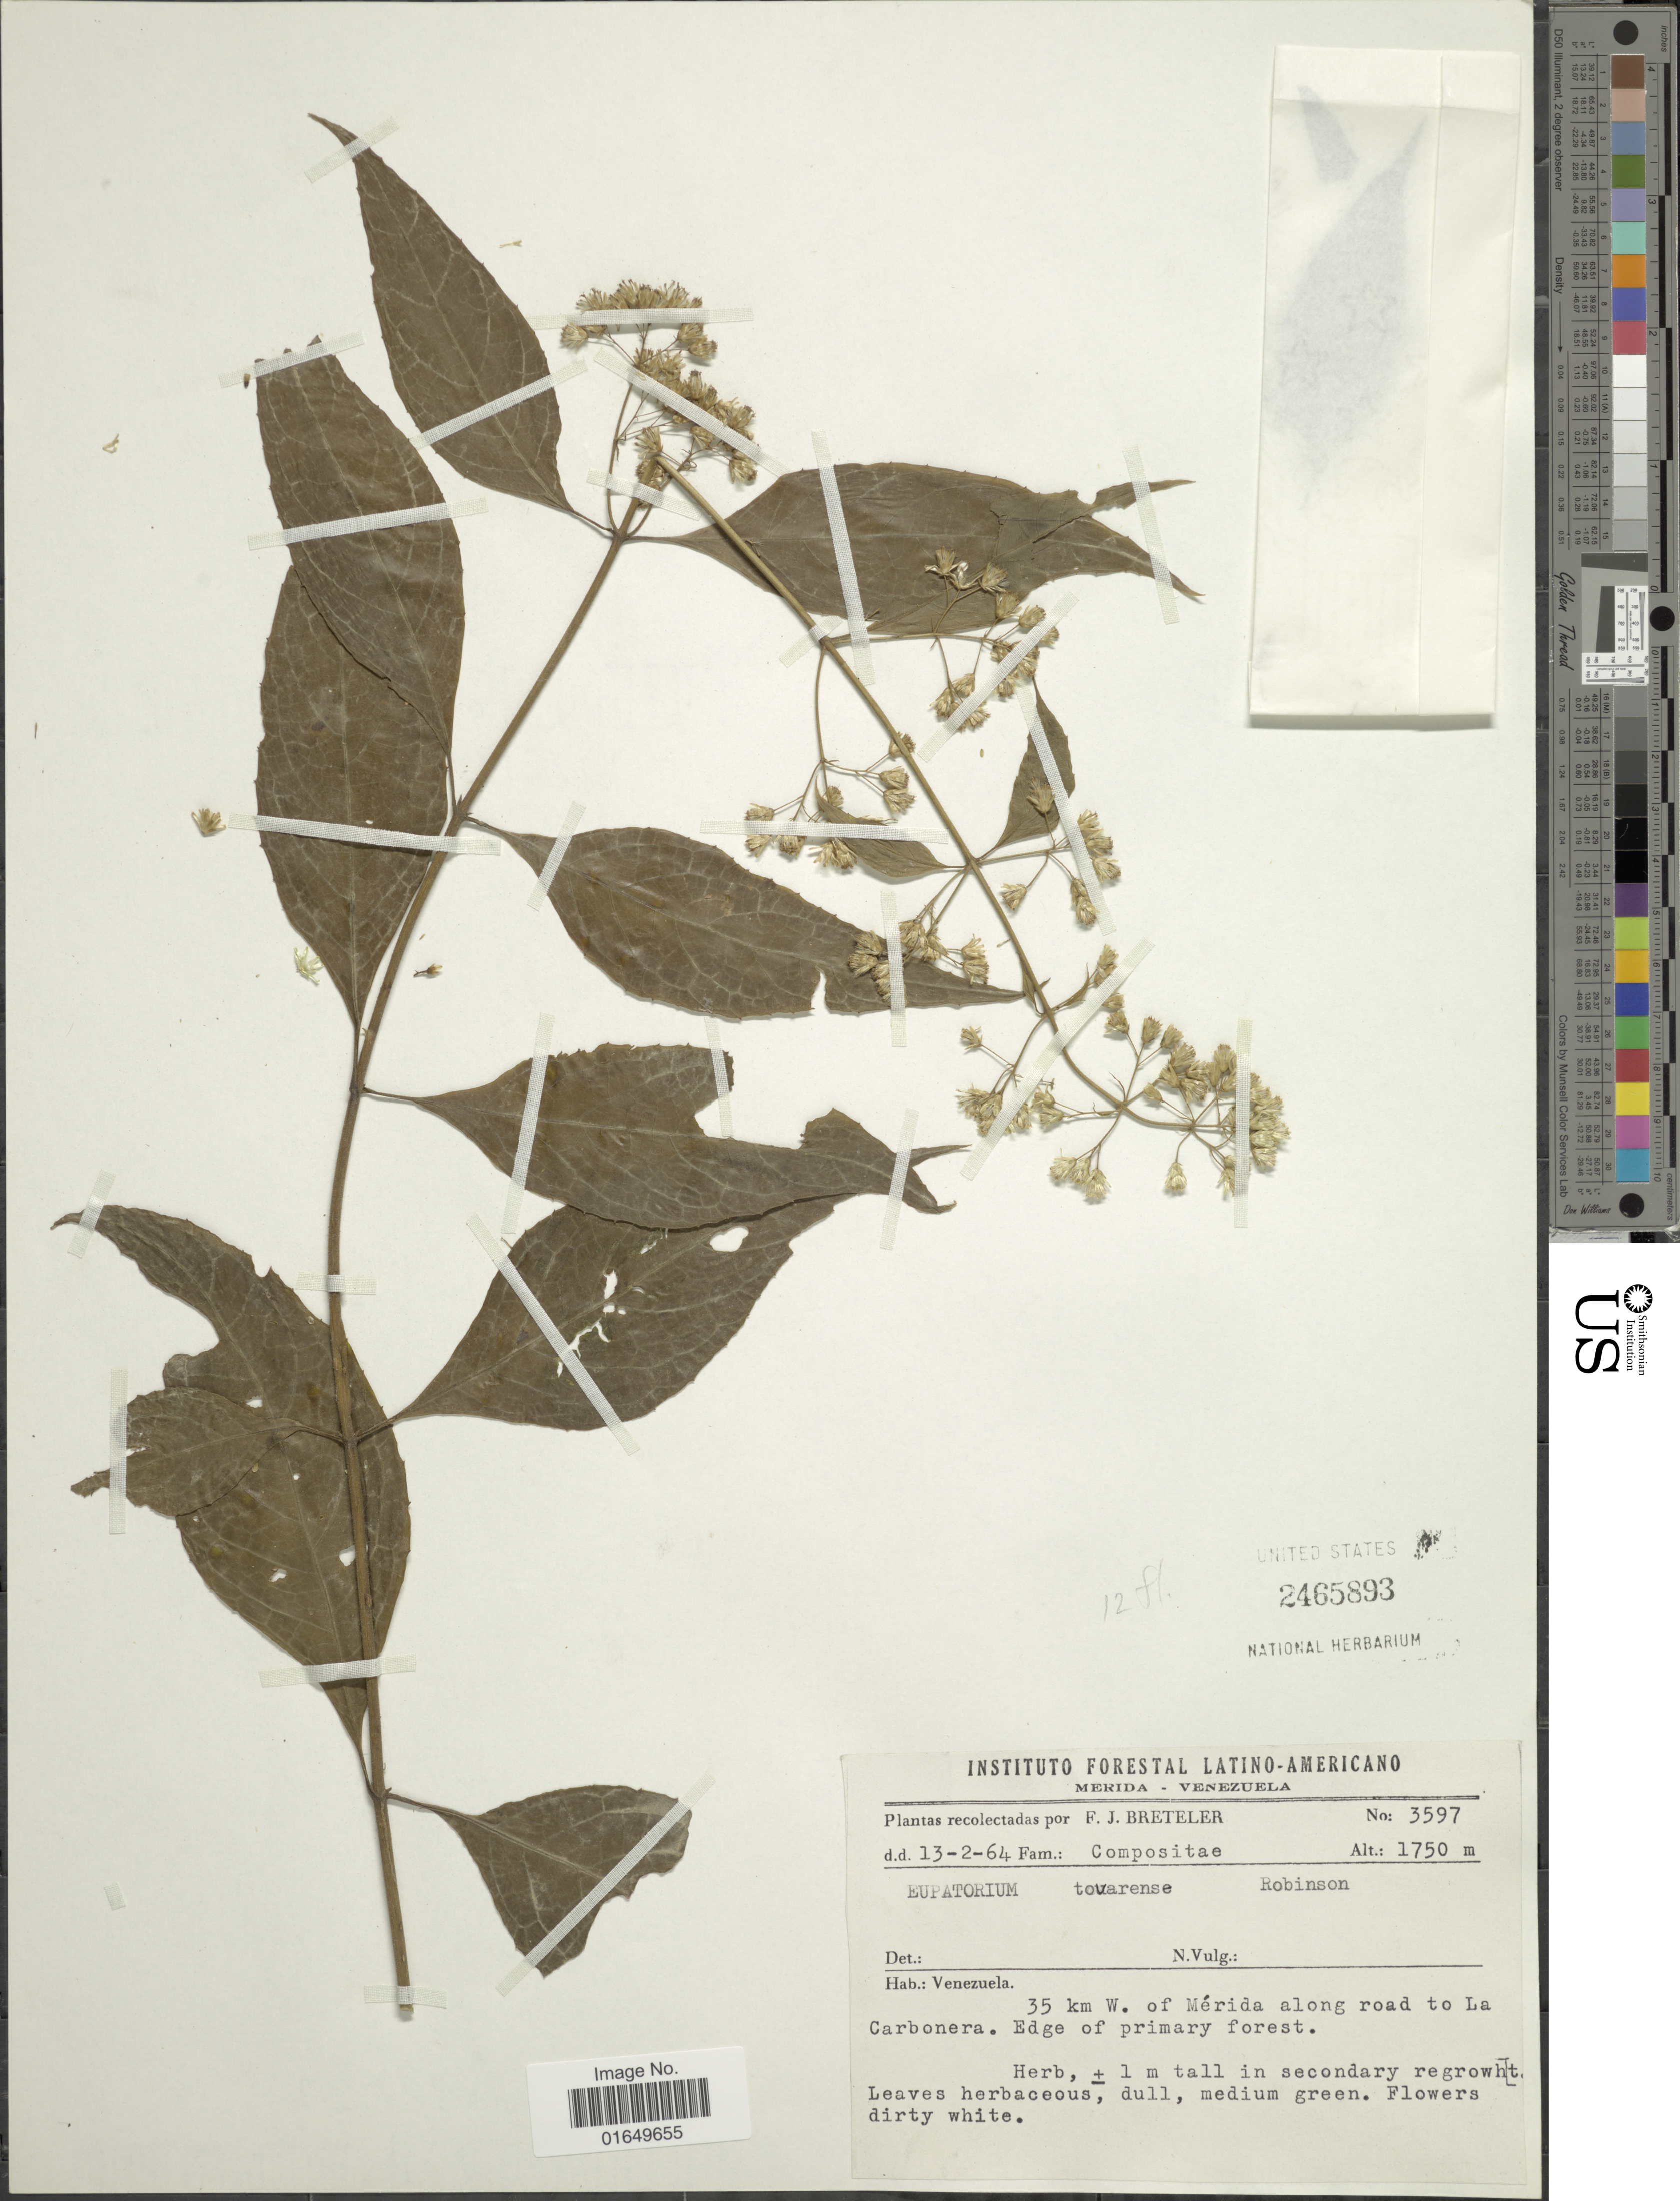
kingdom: Plantae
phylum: Tracheophyta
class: Magnoliopsida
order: Asterales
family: Asteraceae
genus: Ayapana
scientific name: Ayapana tovarensis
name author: (B.L. Rob.) R.M. King & H. Rob.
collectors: F. J. Breteler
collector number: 3597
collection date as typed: Transcribed d/m/y: 13/2/64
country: Venezuela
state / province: Mérida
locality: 35 km W. of Mérida along road to La Carbonera. Edge of primary forest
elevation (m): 1750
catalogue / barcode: US 2465893